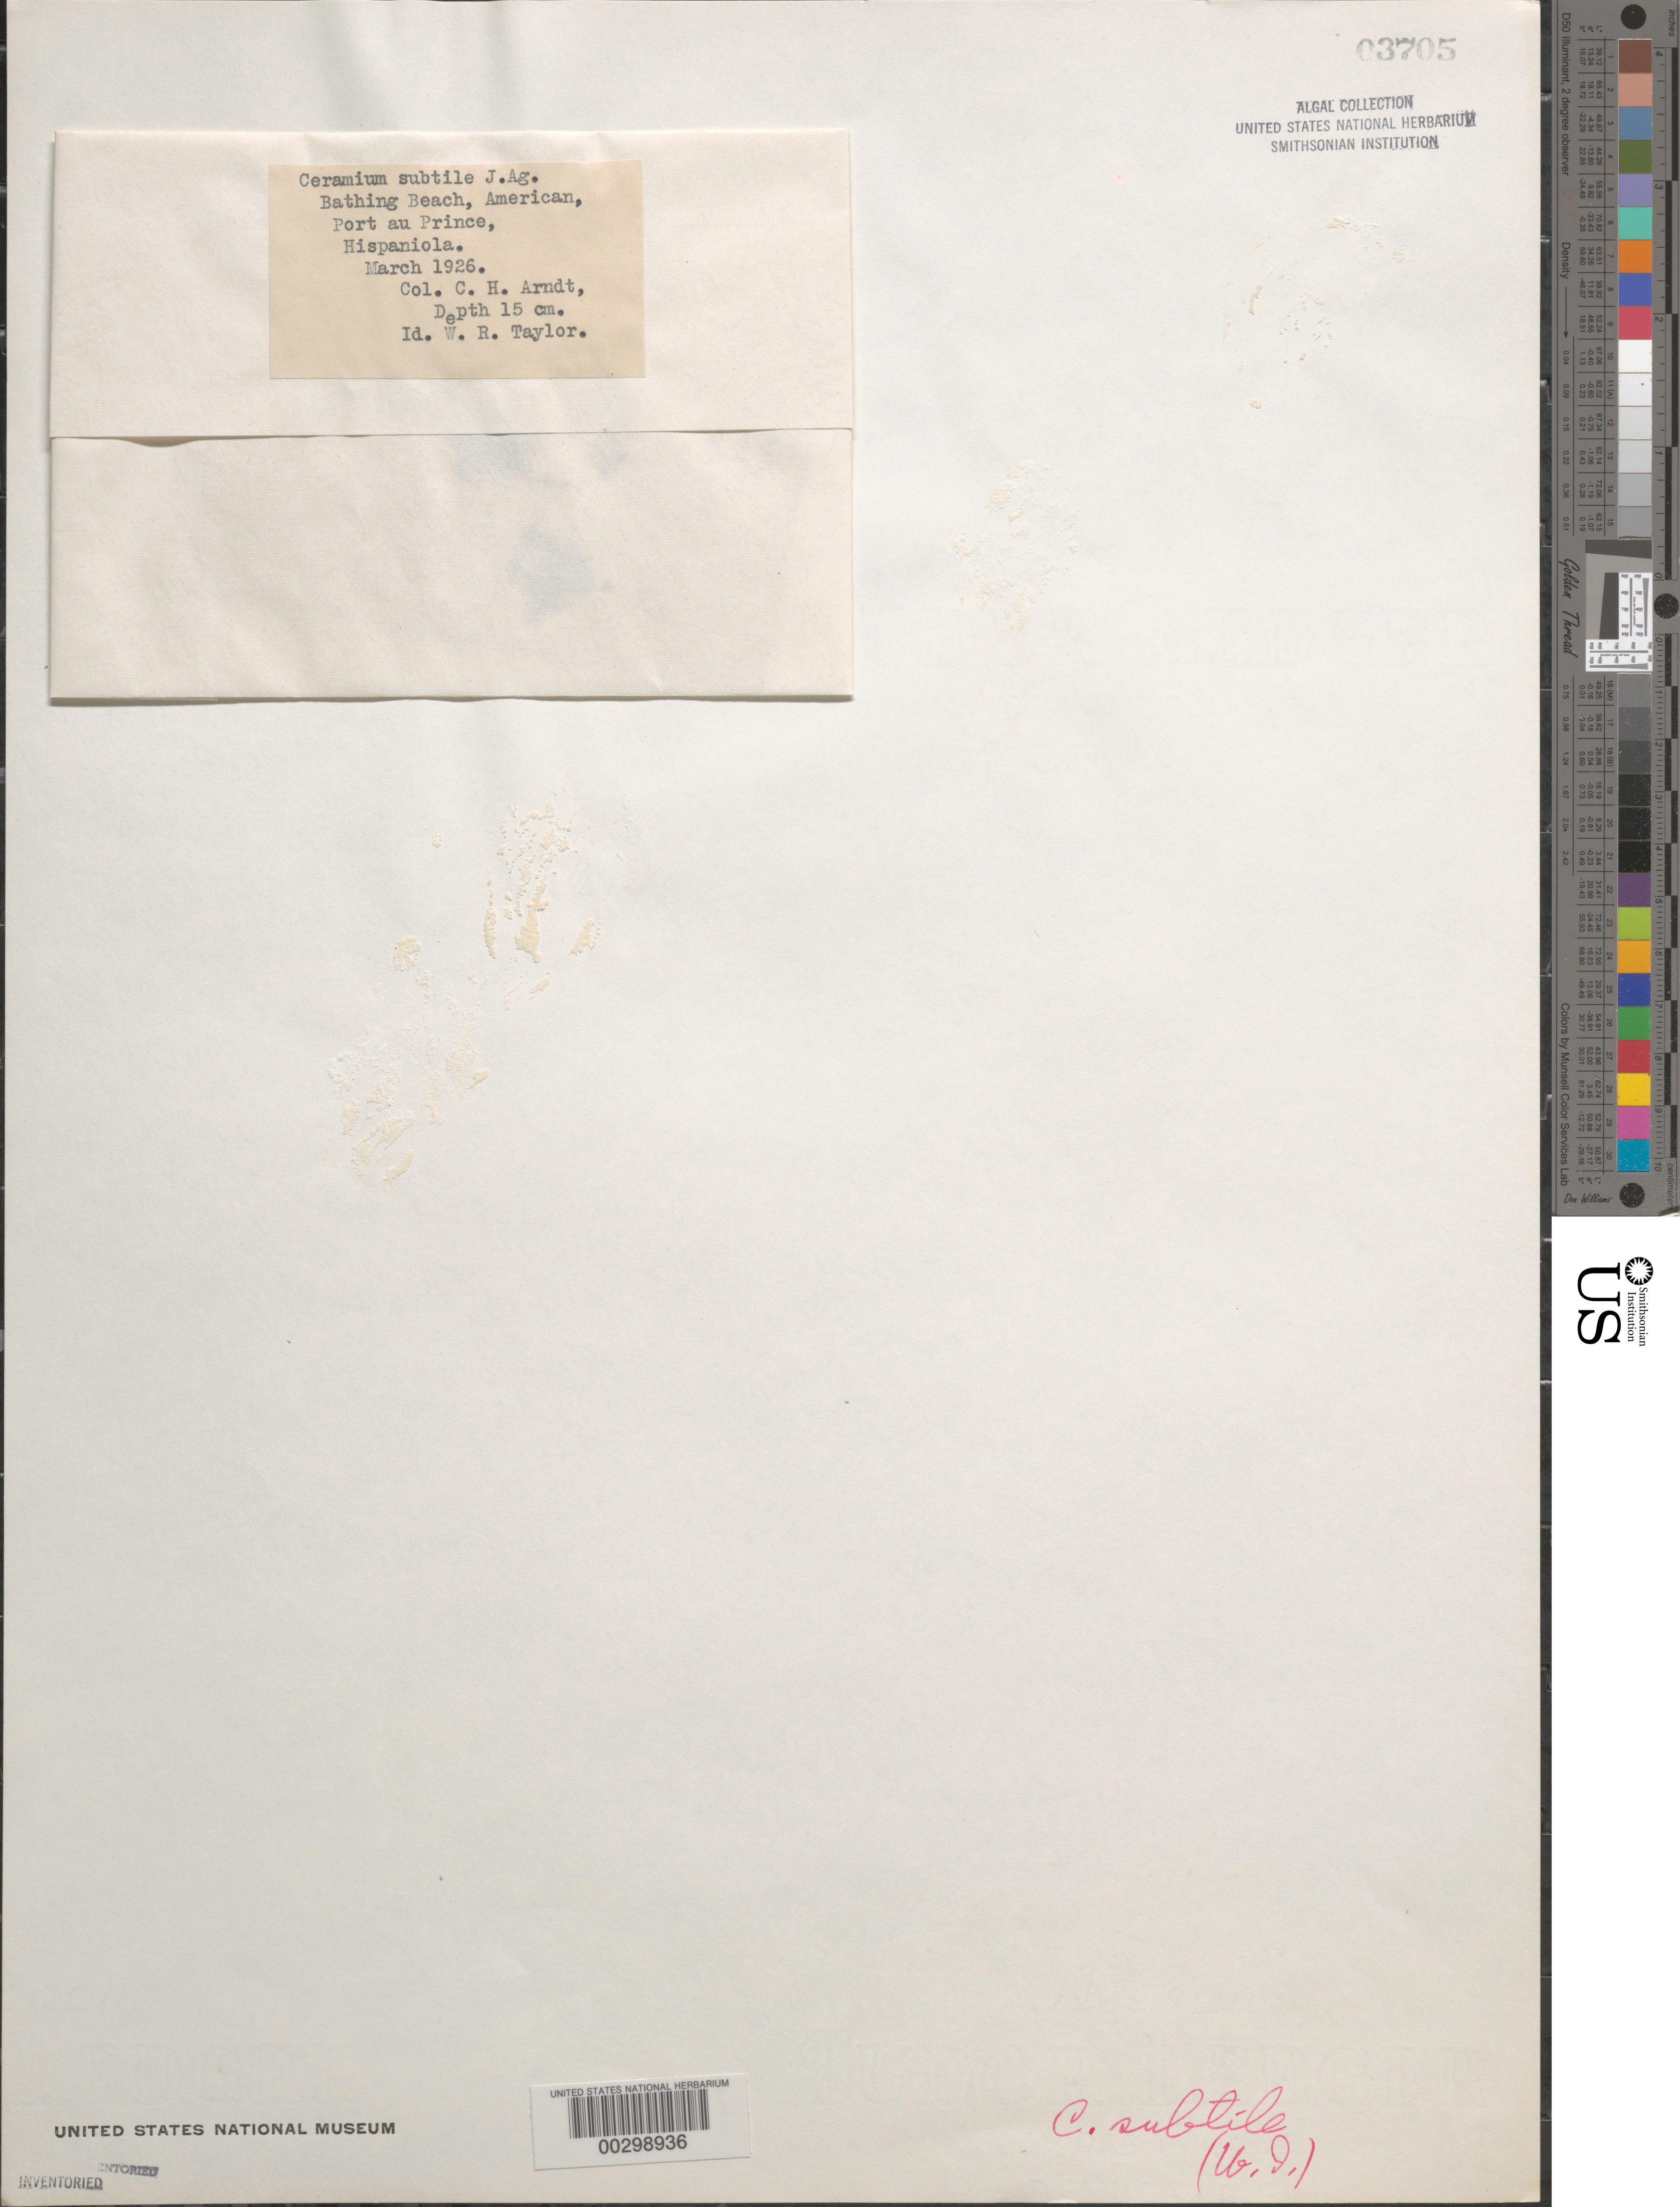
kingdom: Plantae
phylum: Rhodophyta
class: Florideophyceae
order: Ceramiales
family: Ceramiaceae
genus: Ceramium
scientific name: Ceramium subtile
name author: J. Agardh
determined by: Taylor, William R.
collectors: C. Arndt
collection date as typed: Mar 1926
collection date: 1926-03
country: Haiti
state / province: Ouest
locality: American Bathing Beach, Port-au-Prince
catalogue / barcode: US 3705